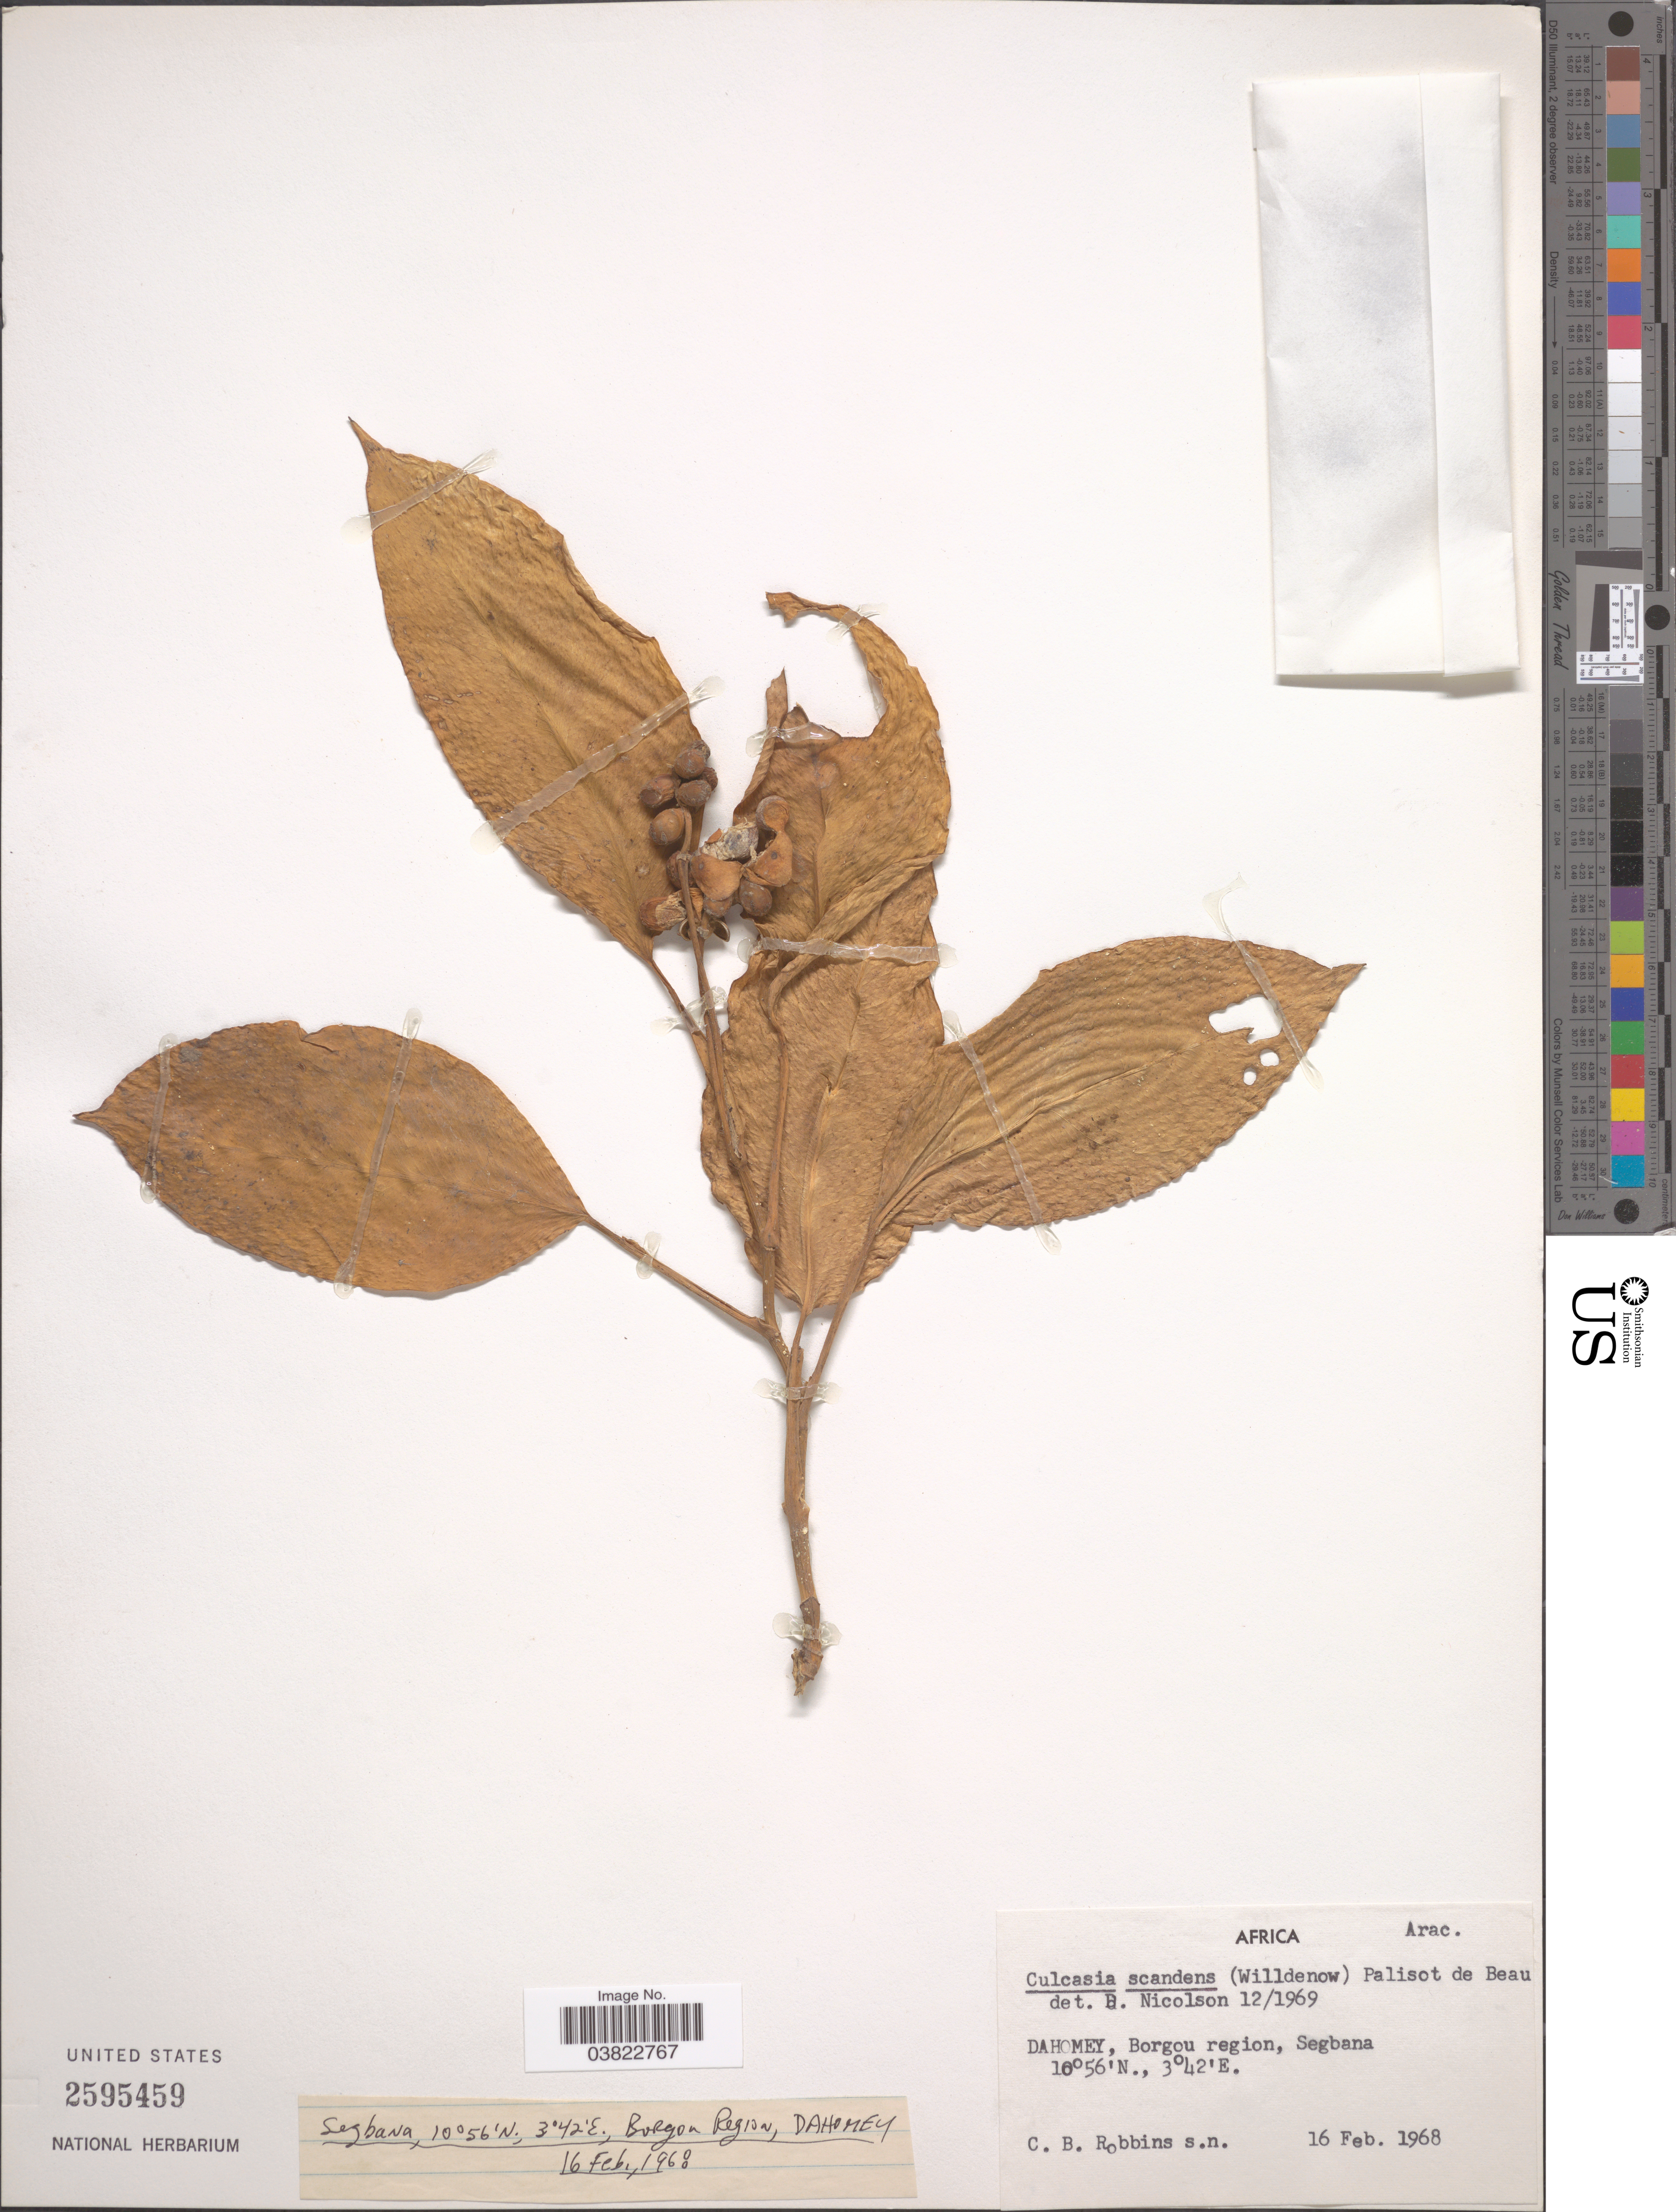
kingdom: Plantae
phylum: Tracheophyta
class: Liliopsida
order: Alismatales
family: Araceae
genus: Culcasia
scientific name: Culcasia scandens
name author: P. Beauv.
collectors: C. Robbins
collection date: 1968-02-16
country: Benin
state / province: Borgou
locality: Dahomey, Borgou region, Segbana.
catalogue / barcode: US 2595459